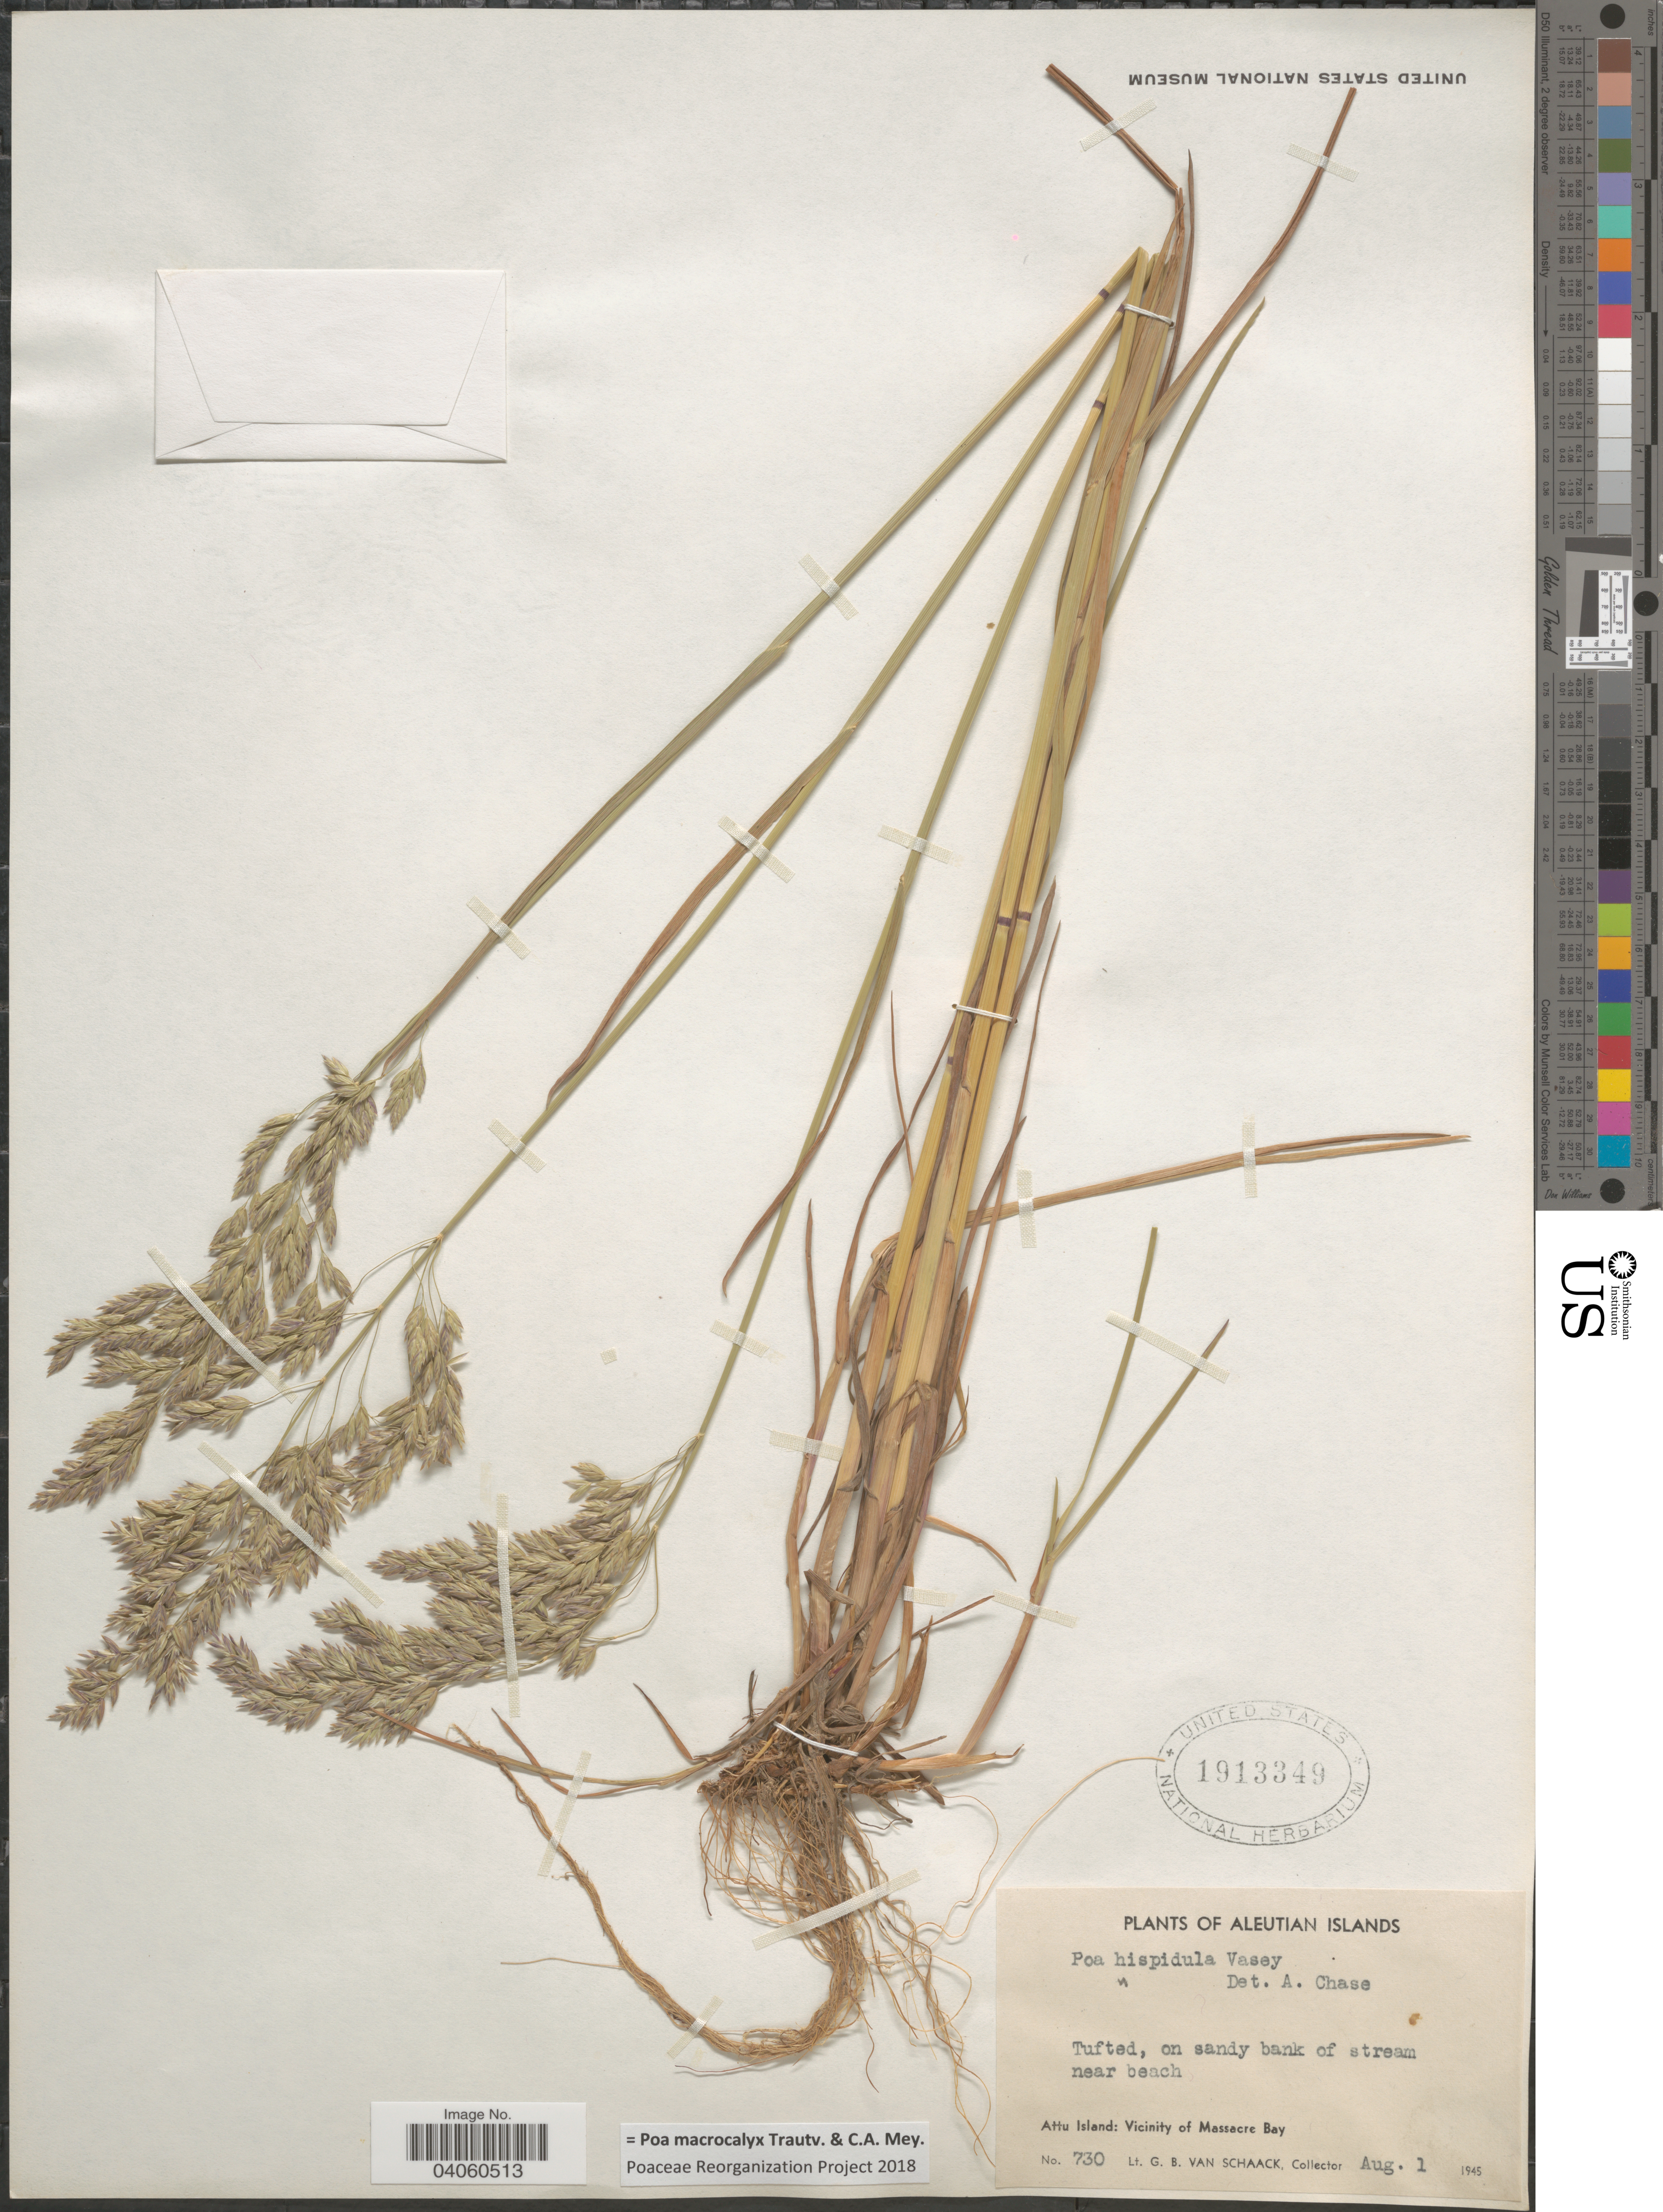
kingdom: Plantae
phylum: Tracheophyta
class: Liliopsida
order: Poales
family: Poaceae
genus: Poa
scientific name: Poa macrocalyx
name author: Trautv. & C.A. Mey.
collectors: G. Van Schaack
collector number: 730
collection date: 1945-08-01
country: United States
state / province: Alaska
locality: Aleutian Islands. Attu Island: Vicinity of Massacre Bay.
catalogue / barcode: US 1913349